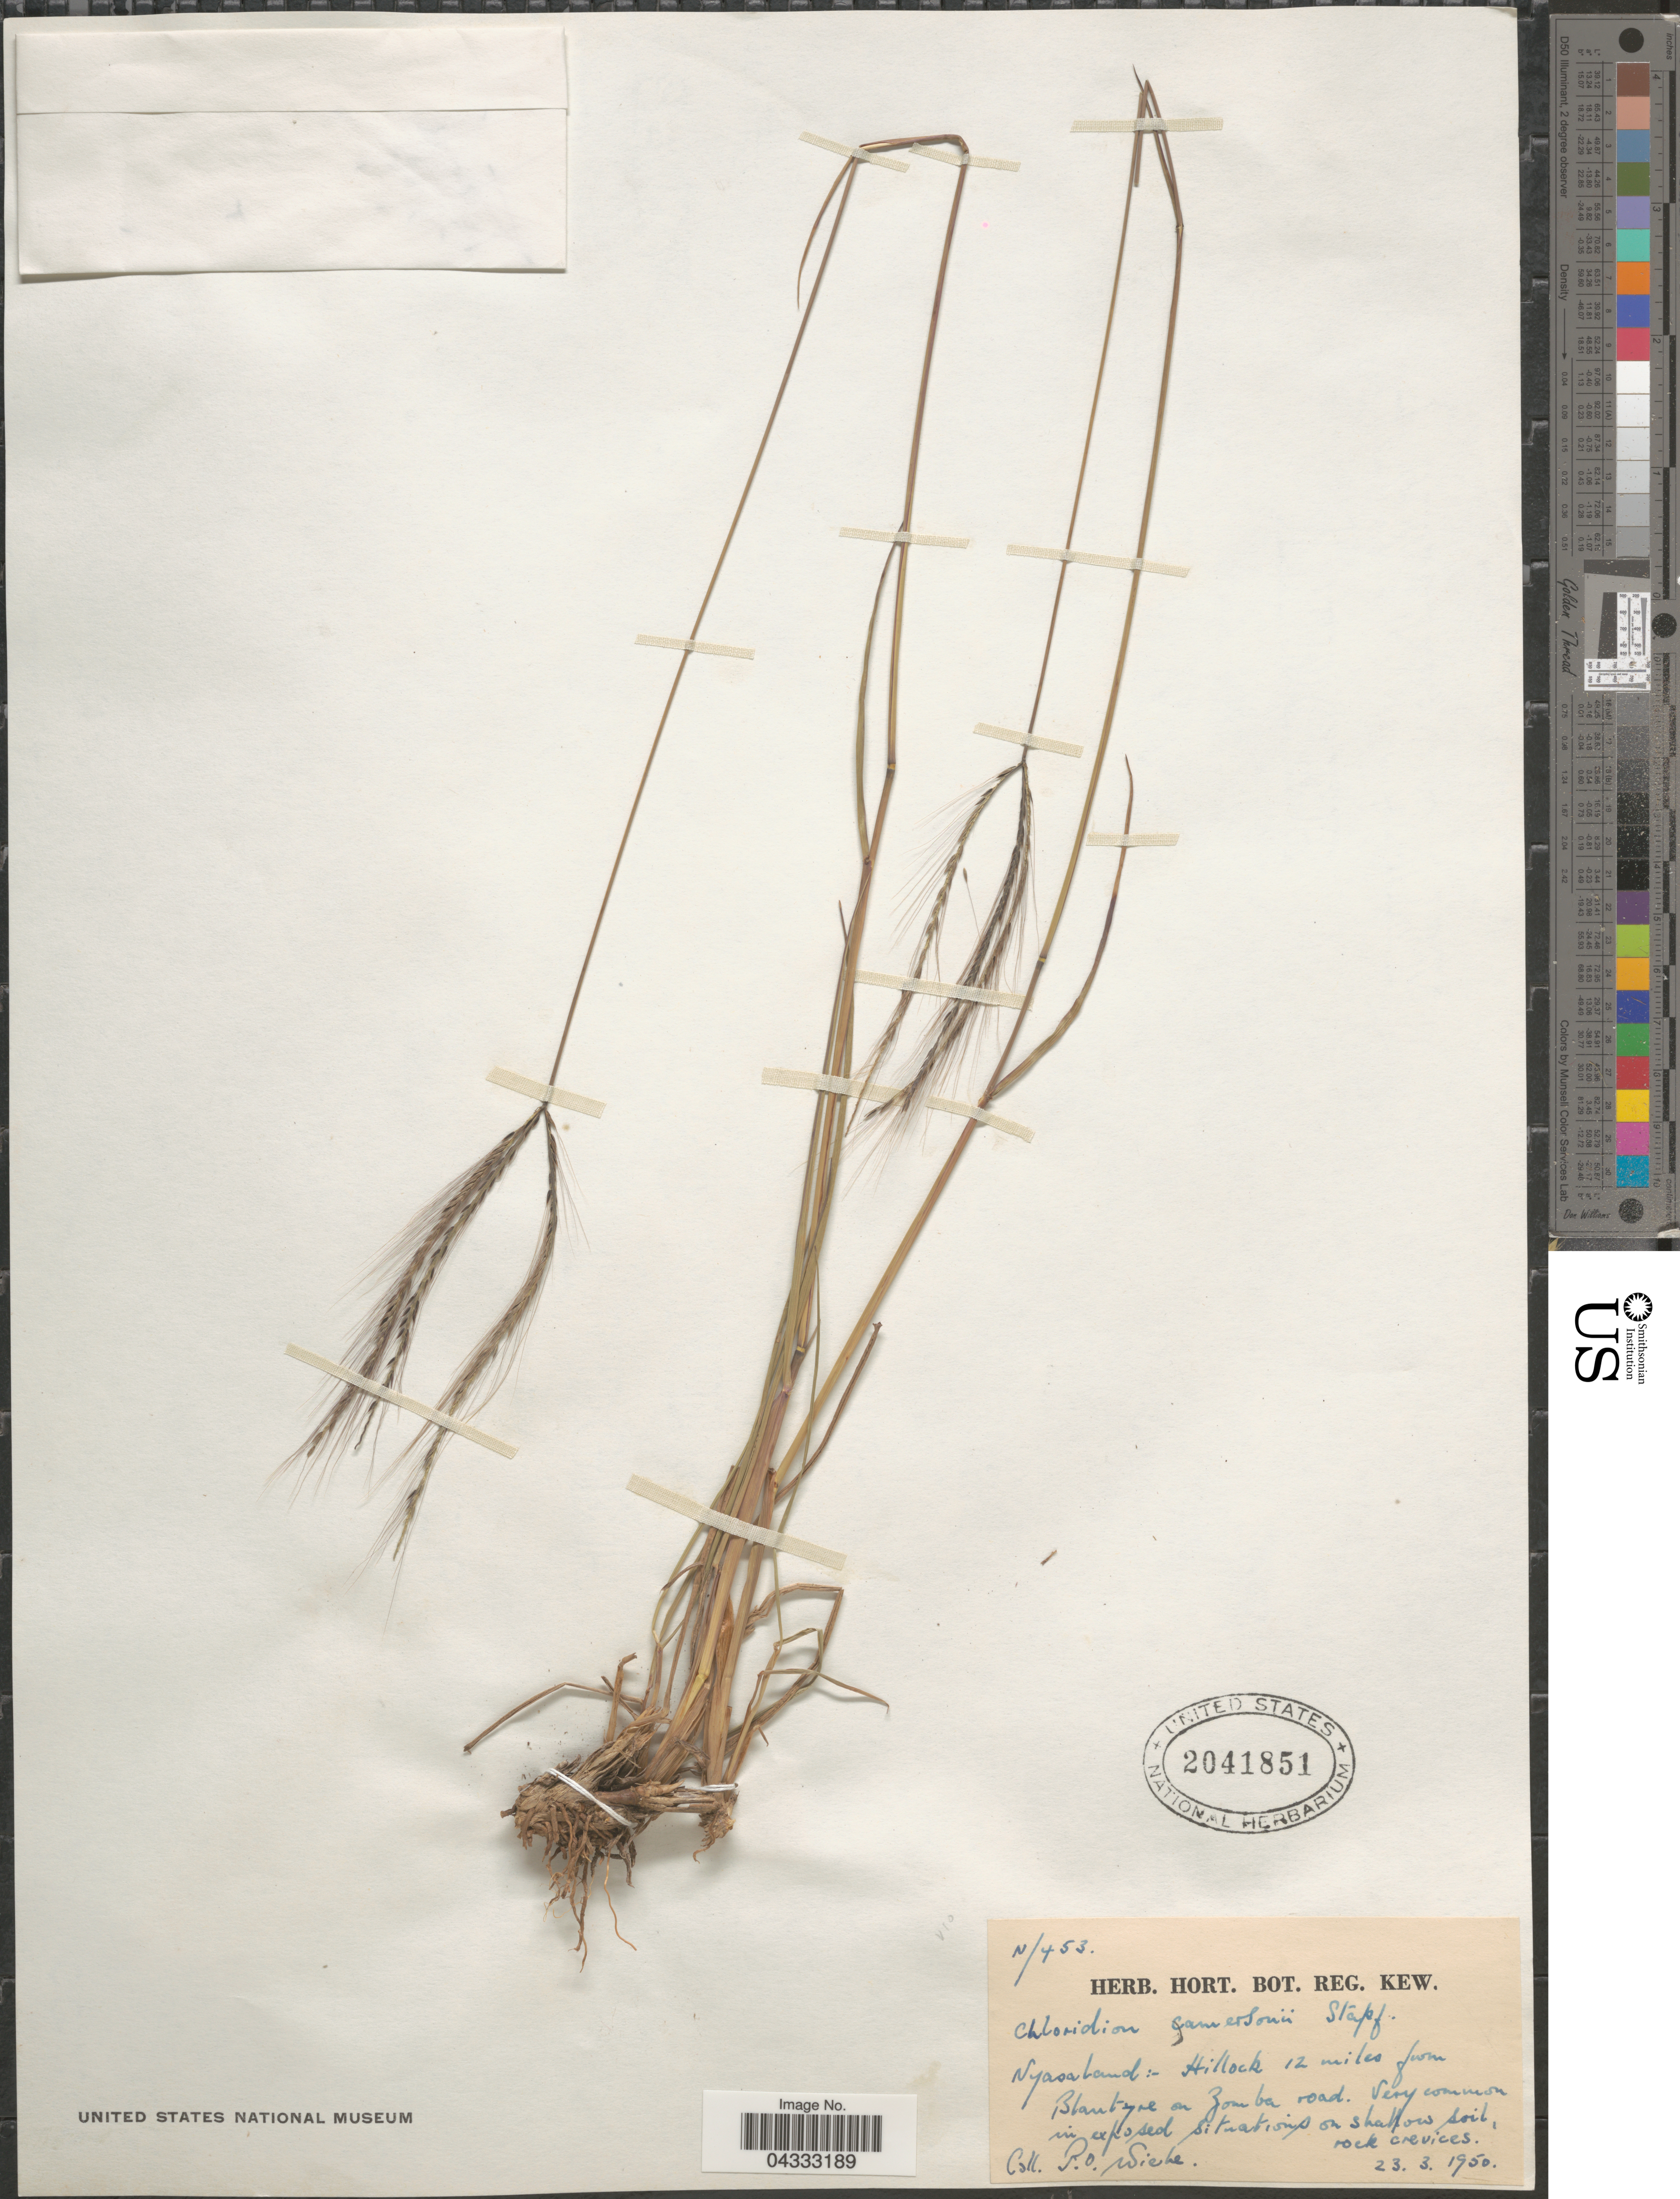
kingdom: Plantae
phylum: Tracheophyta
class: Liliopsida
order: Poales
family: Poaceae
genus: Stereochlaena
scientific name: Stereochlaena cameronii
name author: (Stapf) Pilg.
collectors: P. Wiehe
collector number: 453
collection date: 1950-03-23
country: Malawi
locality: Nyasaland: Hillock 12 miles from Blantyre on Zomba road.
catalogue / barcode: US 2041851